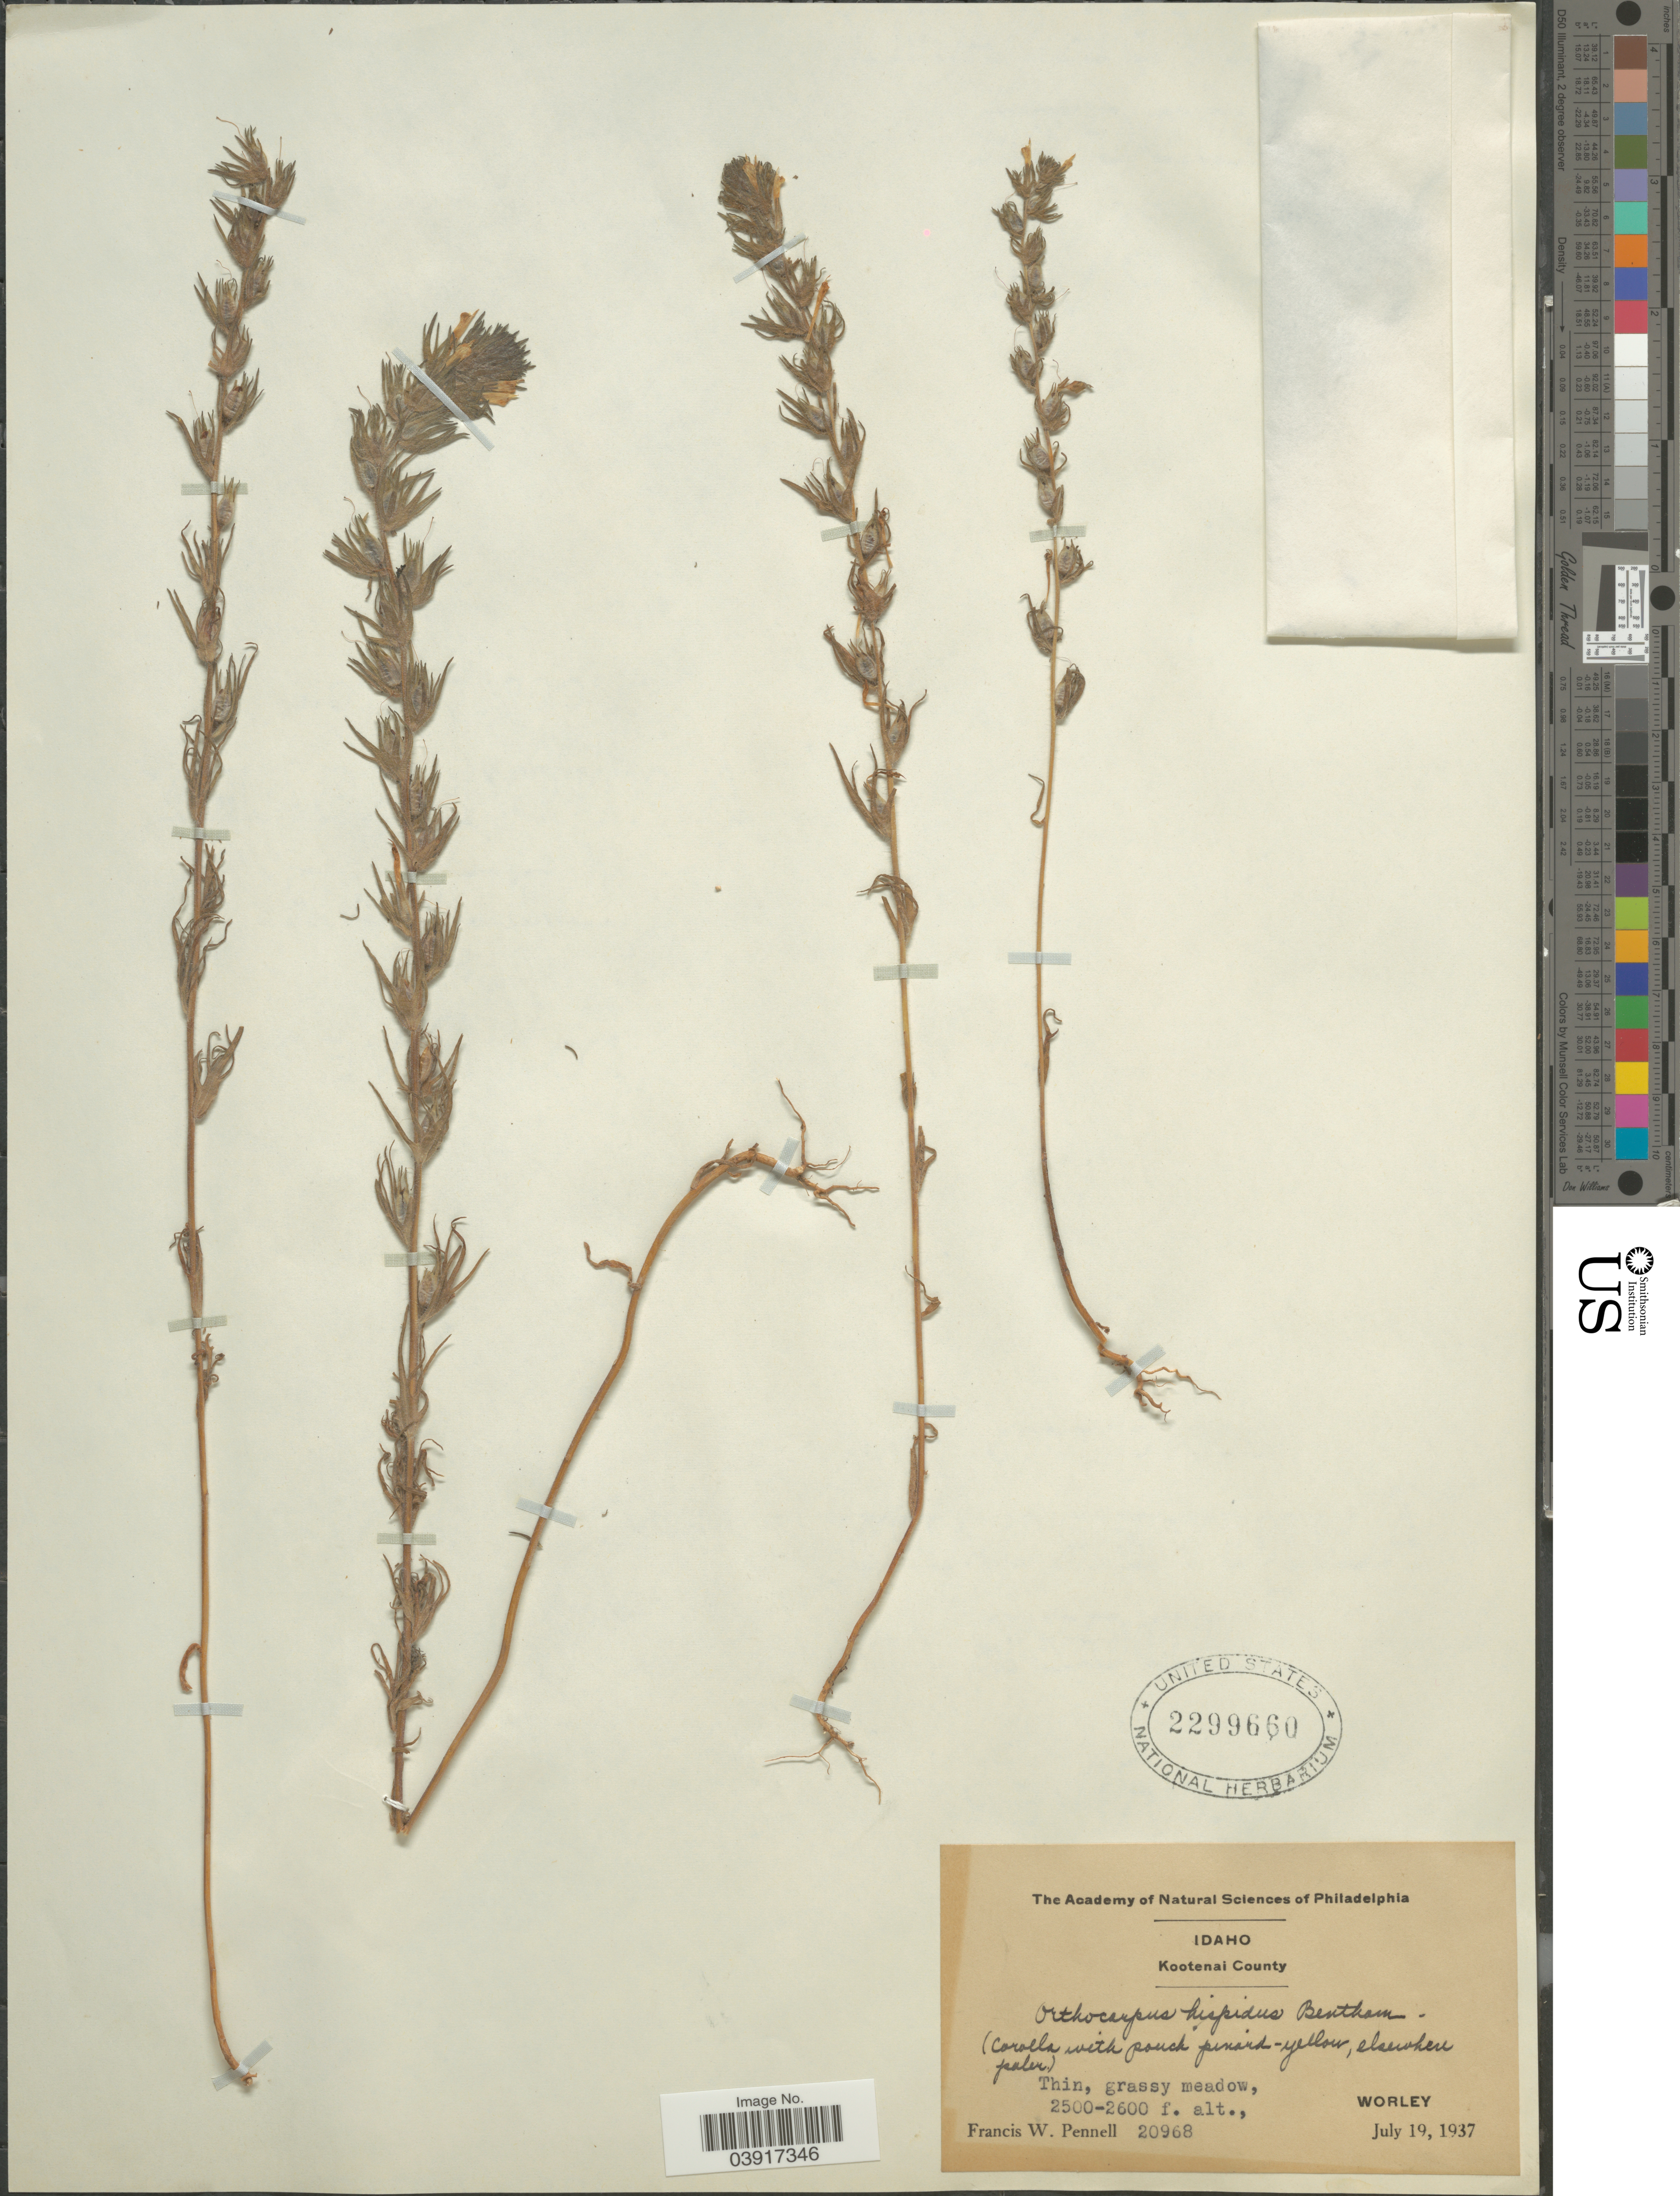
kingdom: Plantae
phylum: Tracheophyta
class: Magnoliopsida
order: Lamiales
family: Orobanchaceae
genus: Orthocarpus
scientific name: Orthocarpus hispidus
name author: Benth.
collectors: F. W. Pennell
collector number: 20968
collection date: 1937-07-19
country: United States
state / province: Idaho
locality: Kootenai County. Worley.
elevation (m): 762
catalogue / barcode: US 2299660